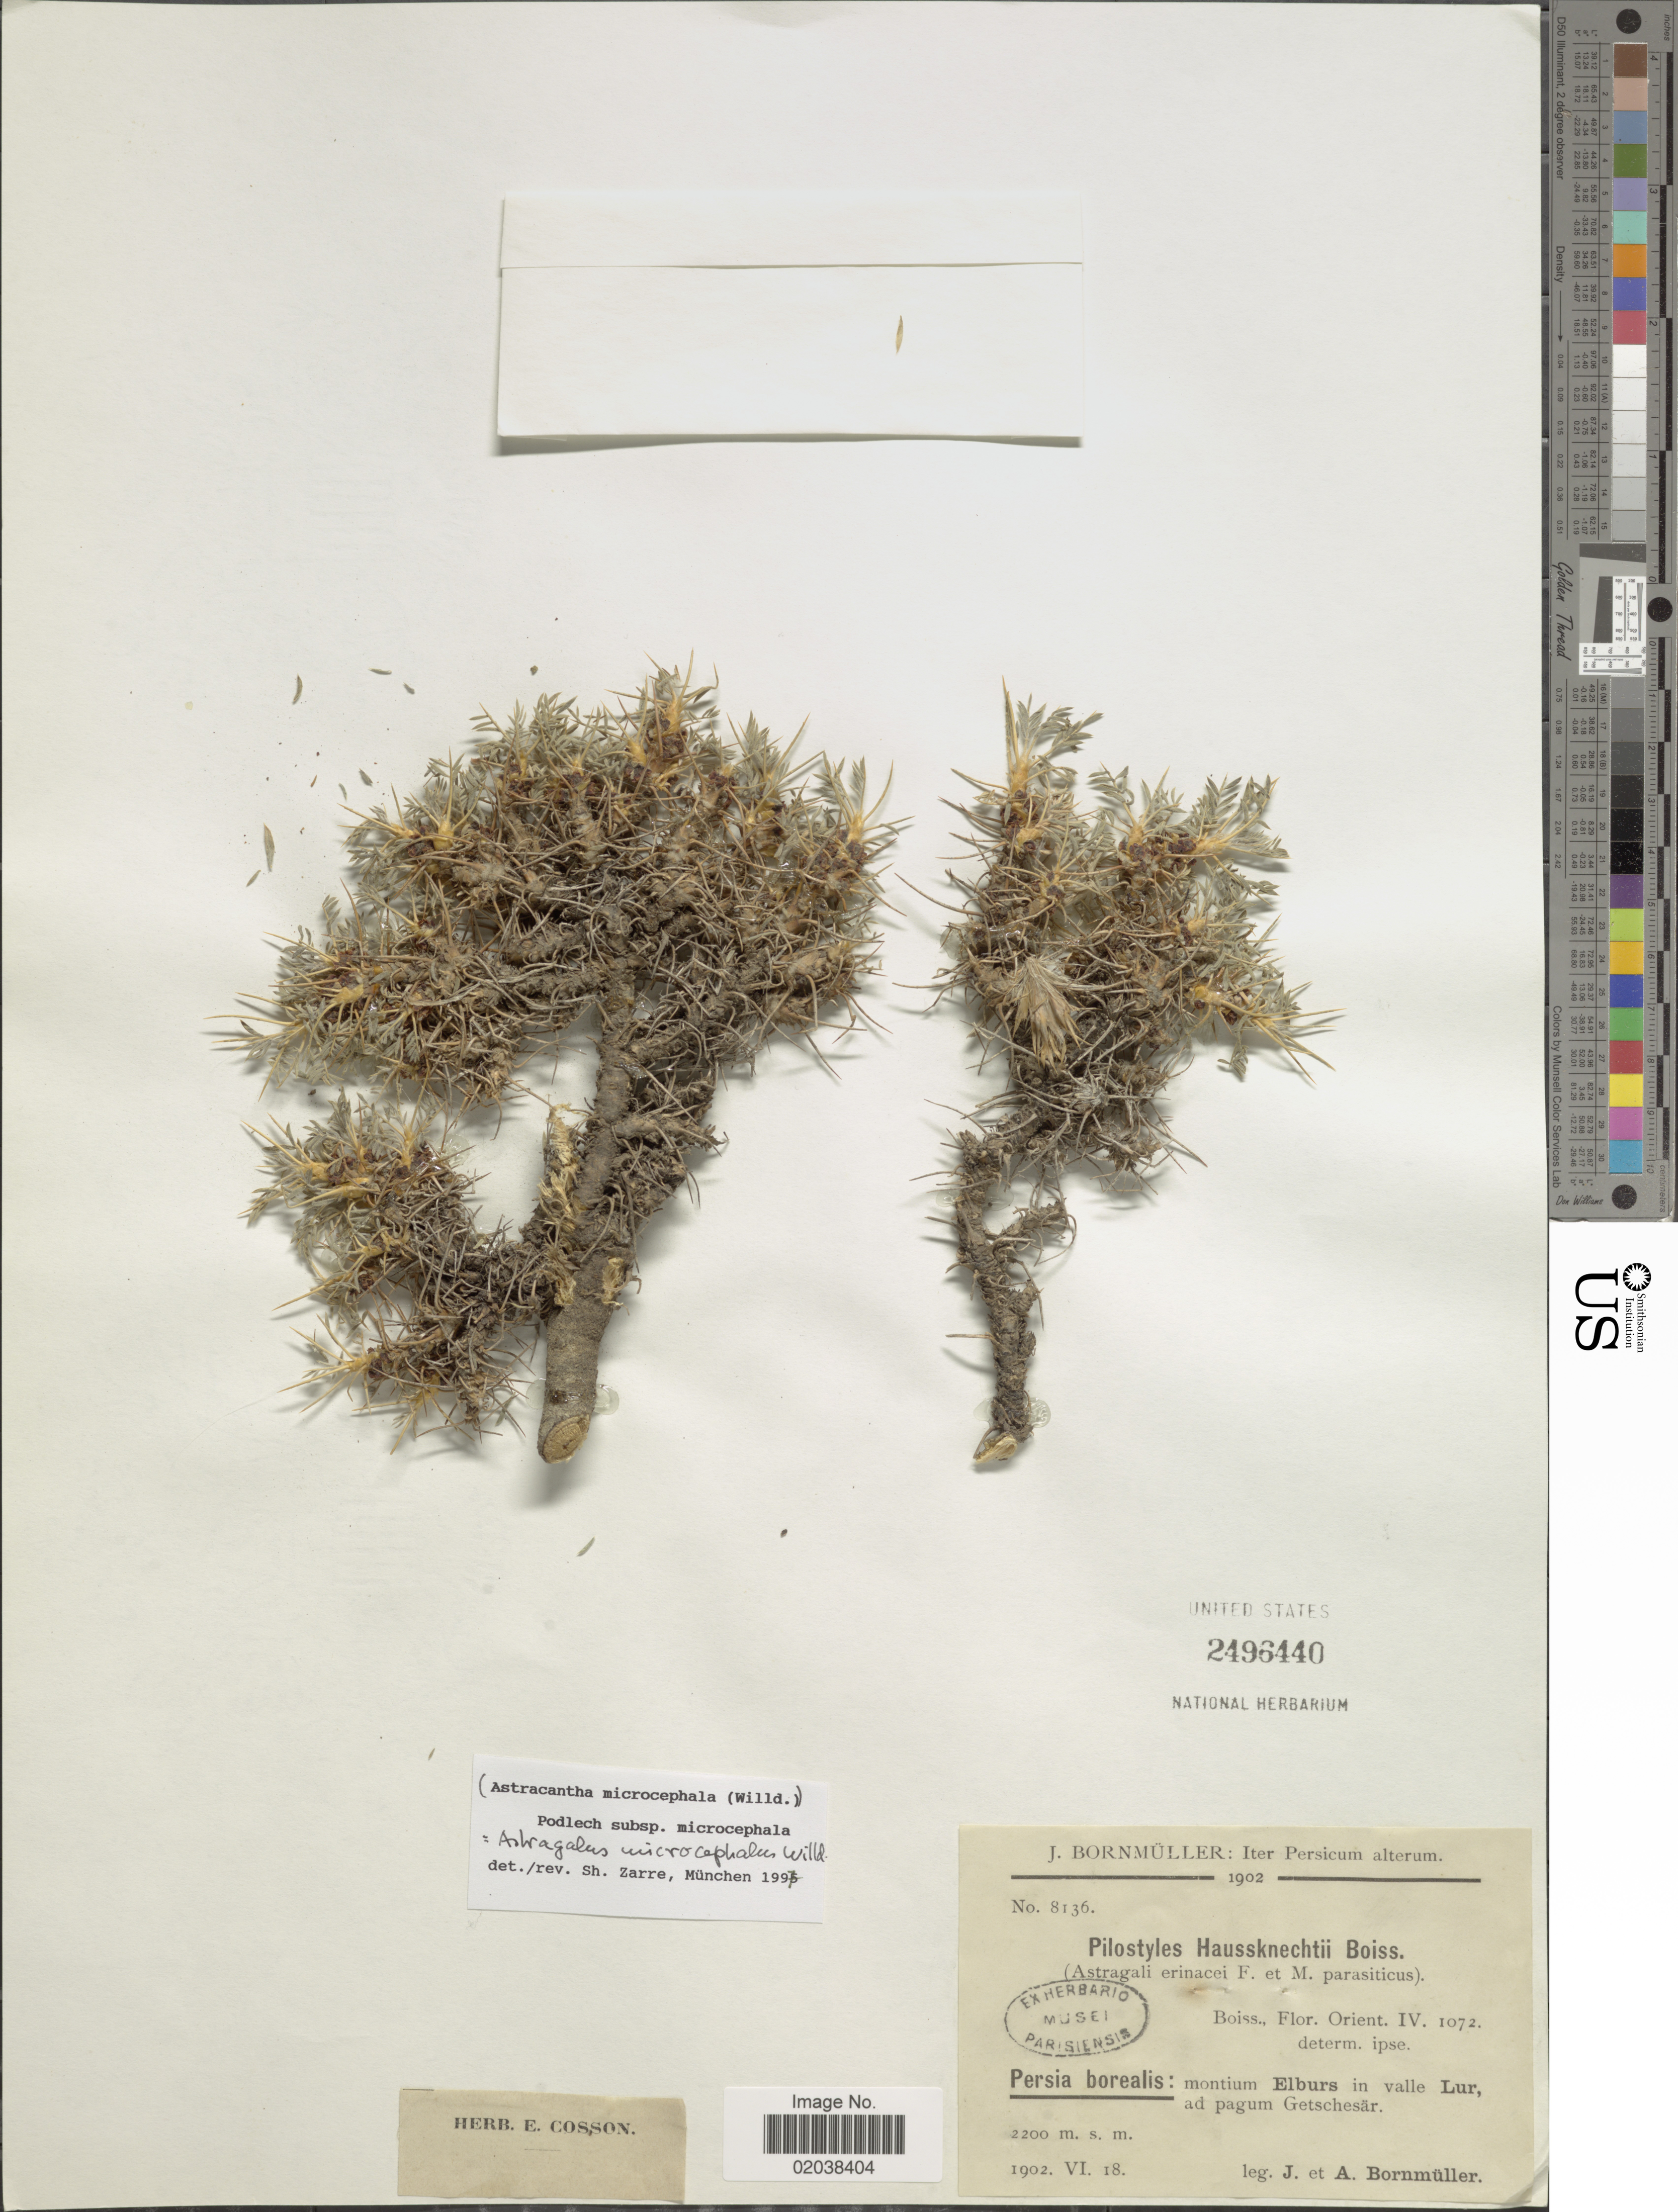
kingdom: Plantae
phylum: Tracheophyta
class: Magnoliopsida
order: Fabales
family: Fabaceae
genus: Astragalus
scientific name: Astragalus microcephalus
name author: Willd.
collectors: J. Bornmüller & A. Bornmüller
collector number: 8136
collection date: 1902-06-18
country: Iran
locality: Persicum. Persia borealis: montium Elburs in valle Lur, ad pagum Getschesar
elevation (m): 2200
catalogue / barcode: US 2496440